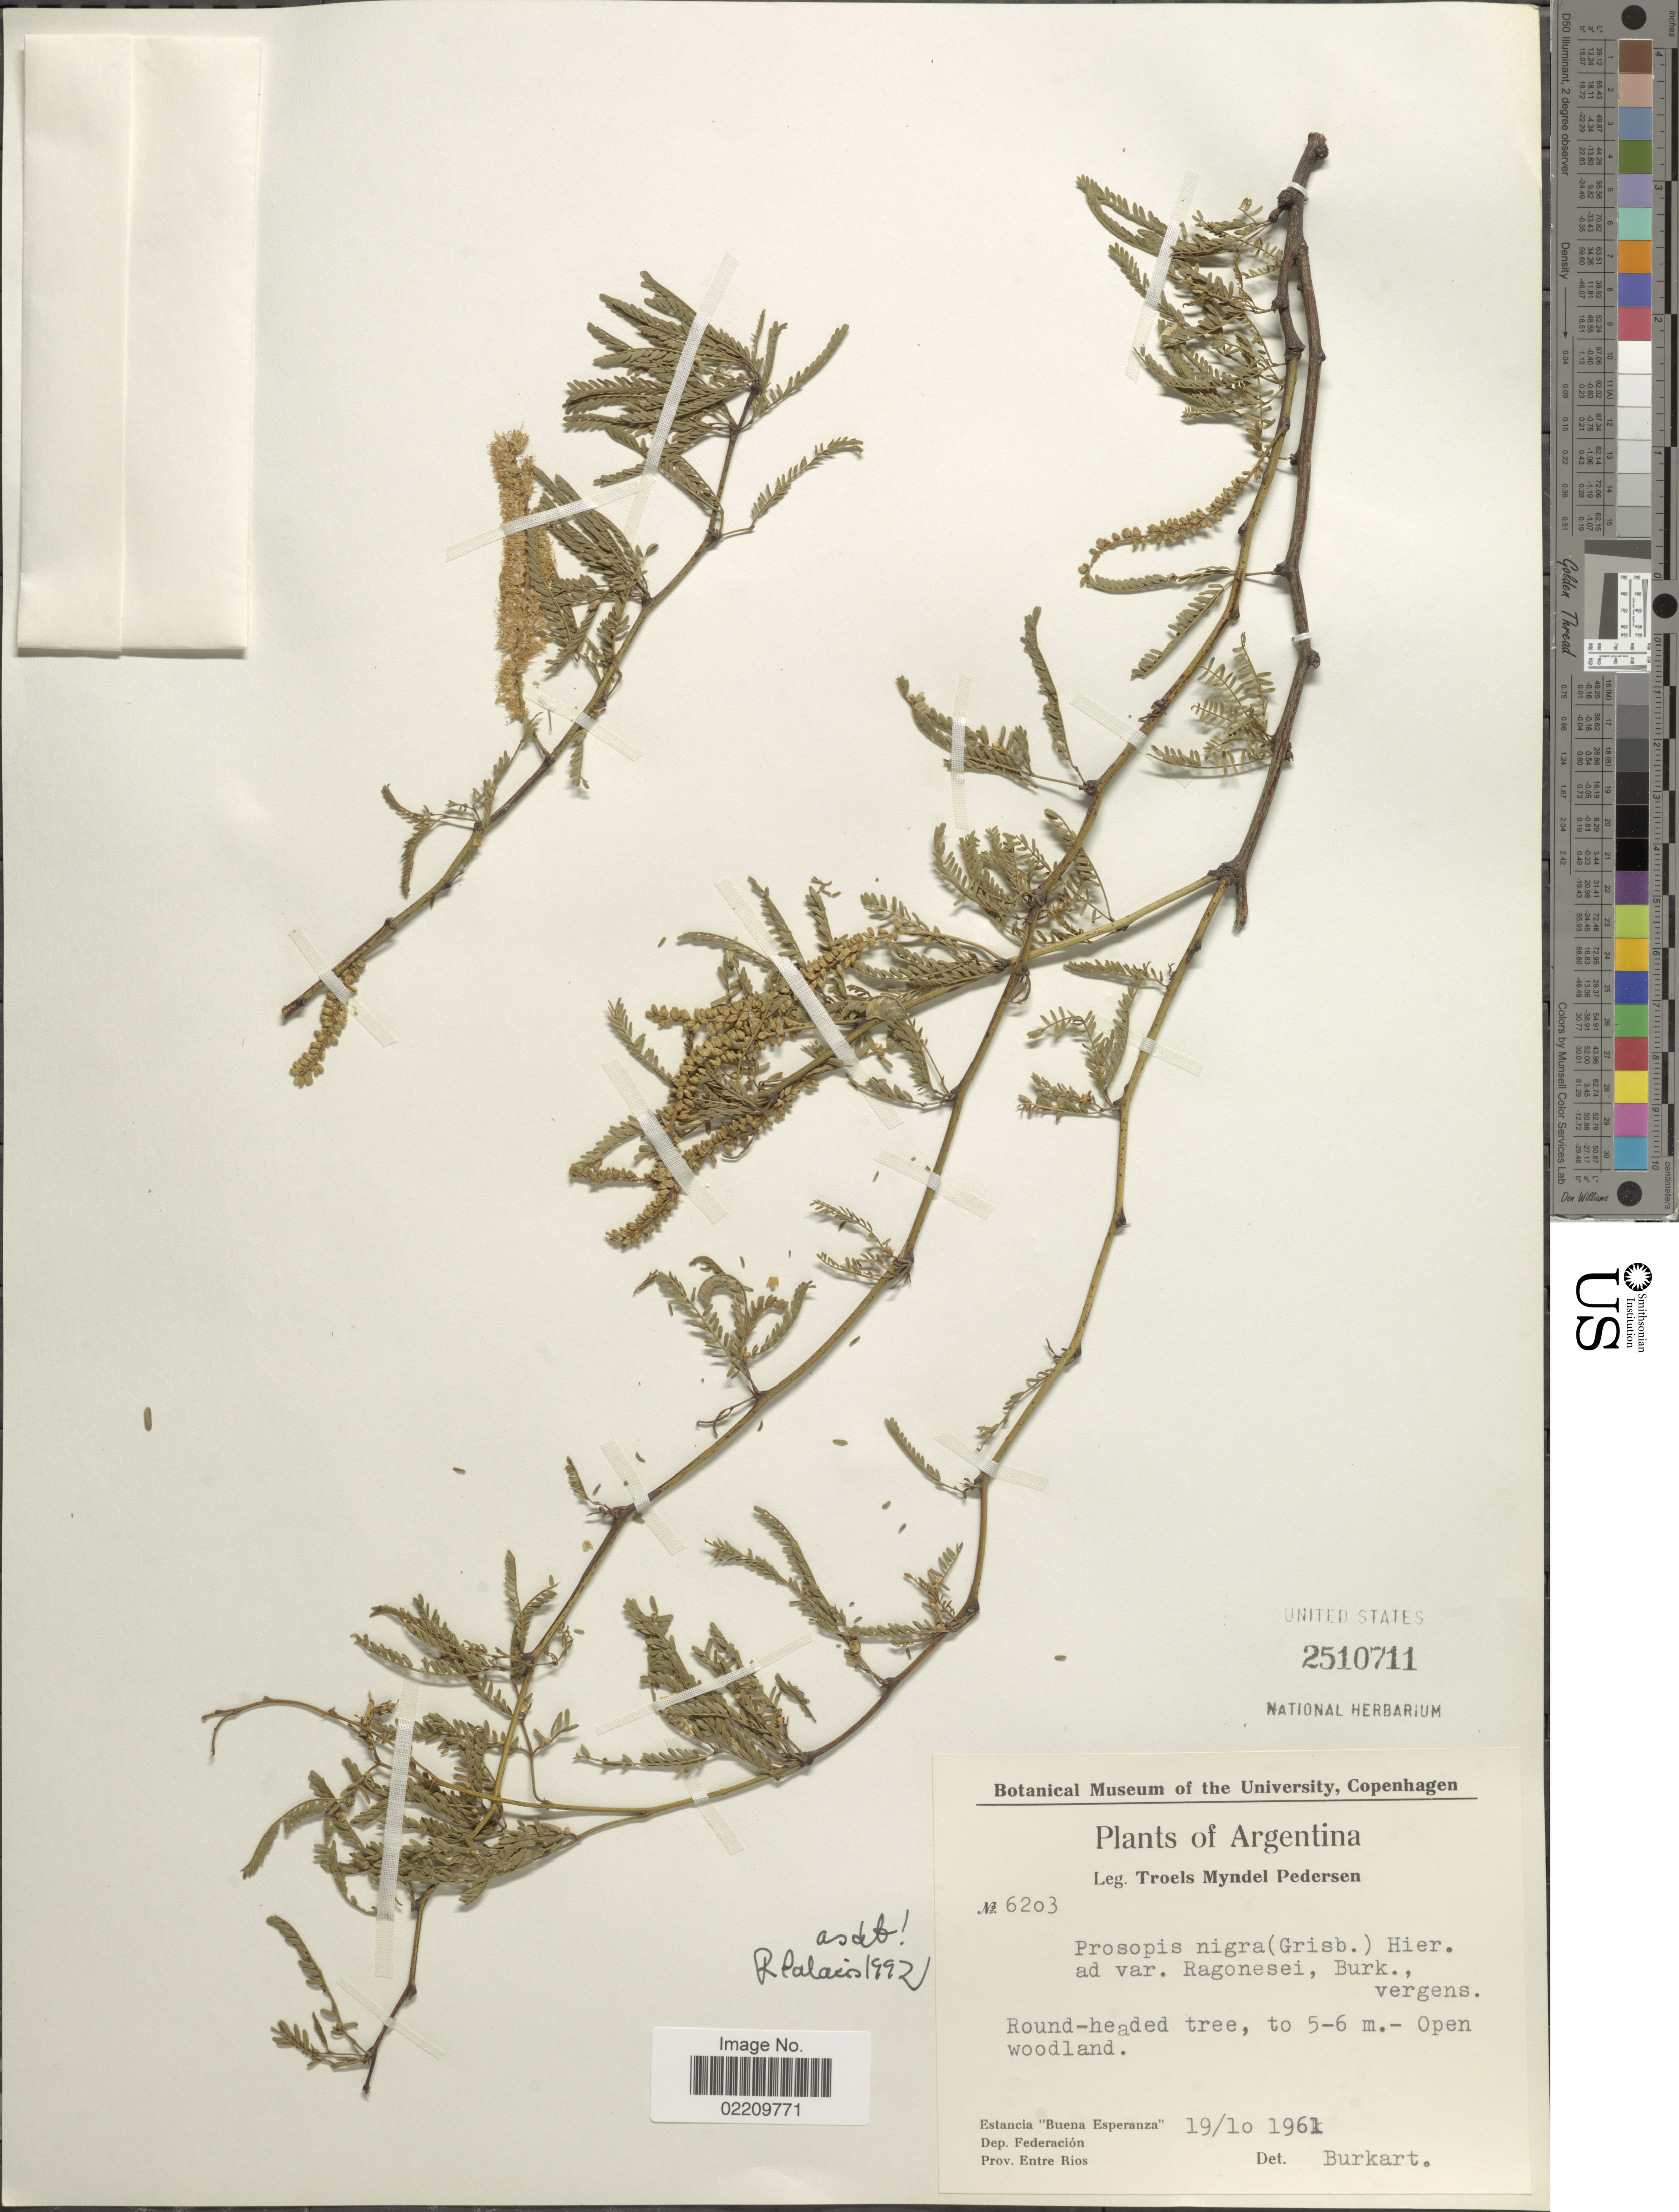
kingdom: Plantae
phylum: Tracheophyta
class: Magnoliopsida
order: Fabales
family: Fabaceae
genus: Neltuma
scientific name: Neltuma nigra var. ragonesei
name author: (Burkart) C. E. Hughes & G.P. Lewis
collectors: T. Pederson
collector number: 6203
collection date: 1961-10-19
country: Argentina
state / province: Entre Rios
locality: Estancia "Buena Esperanza". Dep. Federación. Prov. Entre Rios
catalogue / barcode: US 2510711